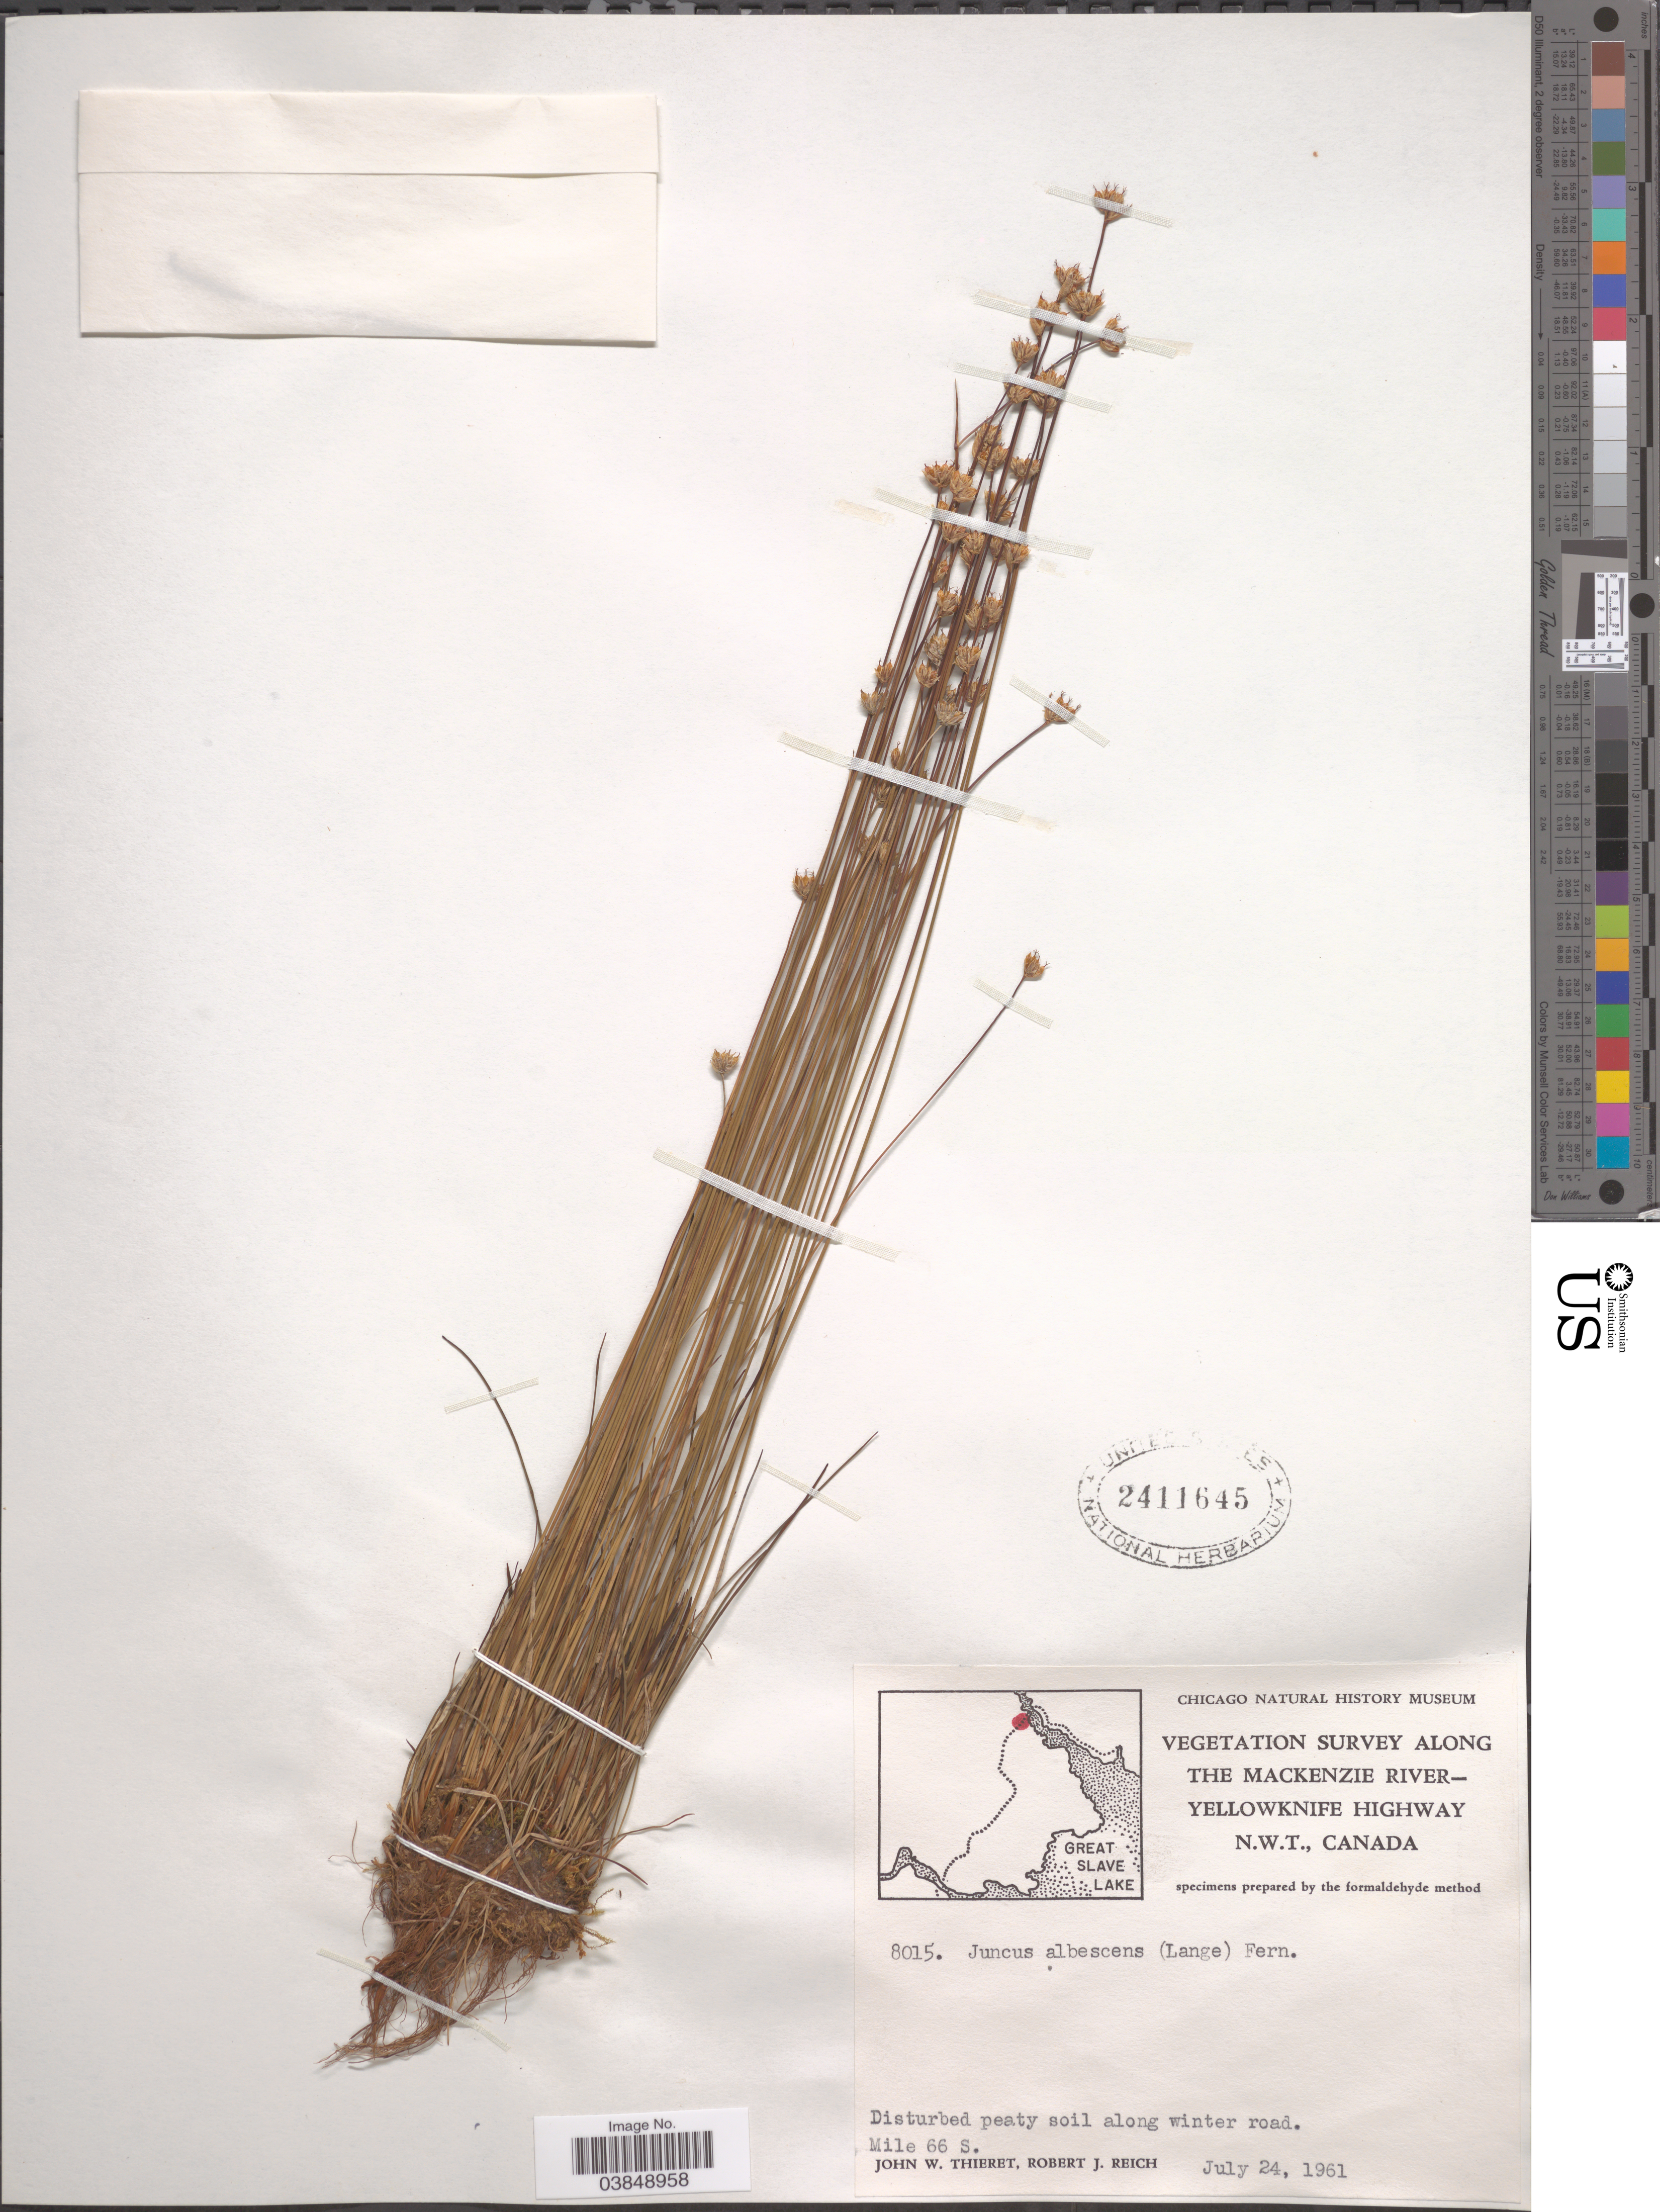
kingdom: Plantae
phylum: Tracheophyta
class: Liliopsida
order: Poales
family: Juncaceae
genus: Juncus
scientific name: Juncus albescens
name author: Fernald & Lange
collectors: J. W. Thieret & R. Reich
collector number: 8015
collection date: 1961-07-24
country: Canada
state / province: Northwest Territories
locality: Along the Mackenzie River-Yellowknife Highway N.W.T. Along winter road. Mile 66 S.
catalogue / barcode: US 2411645